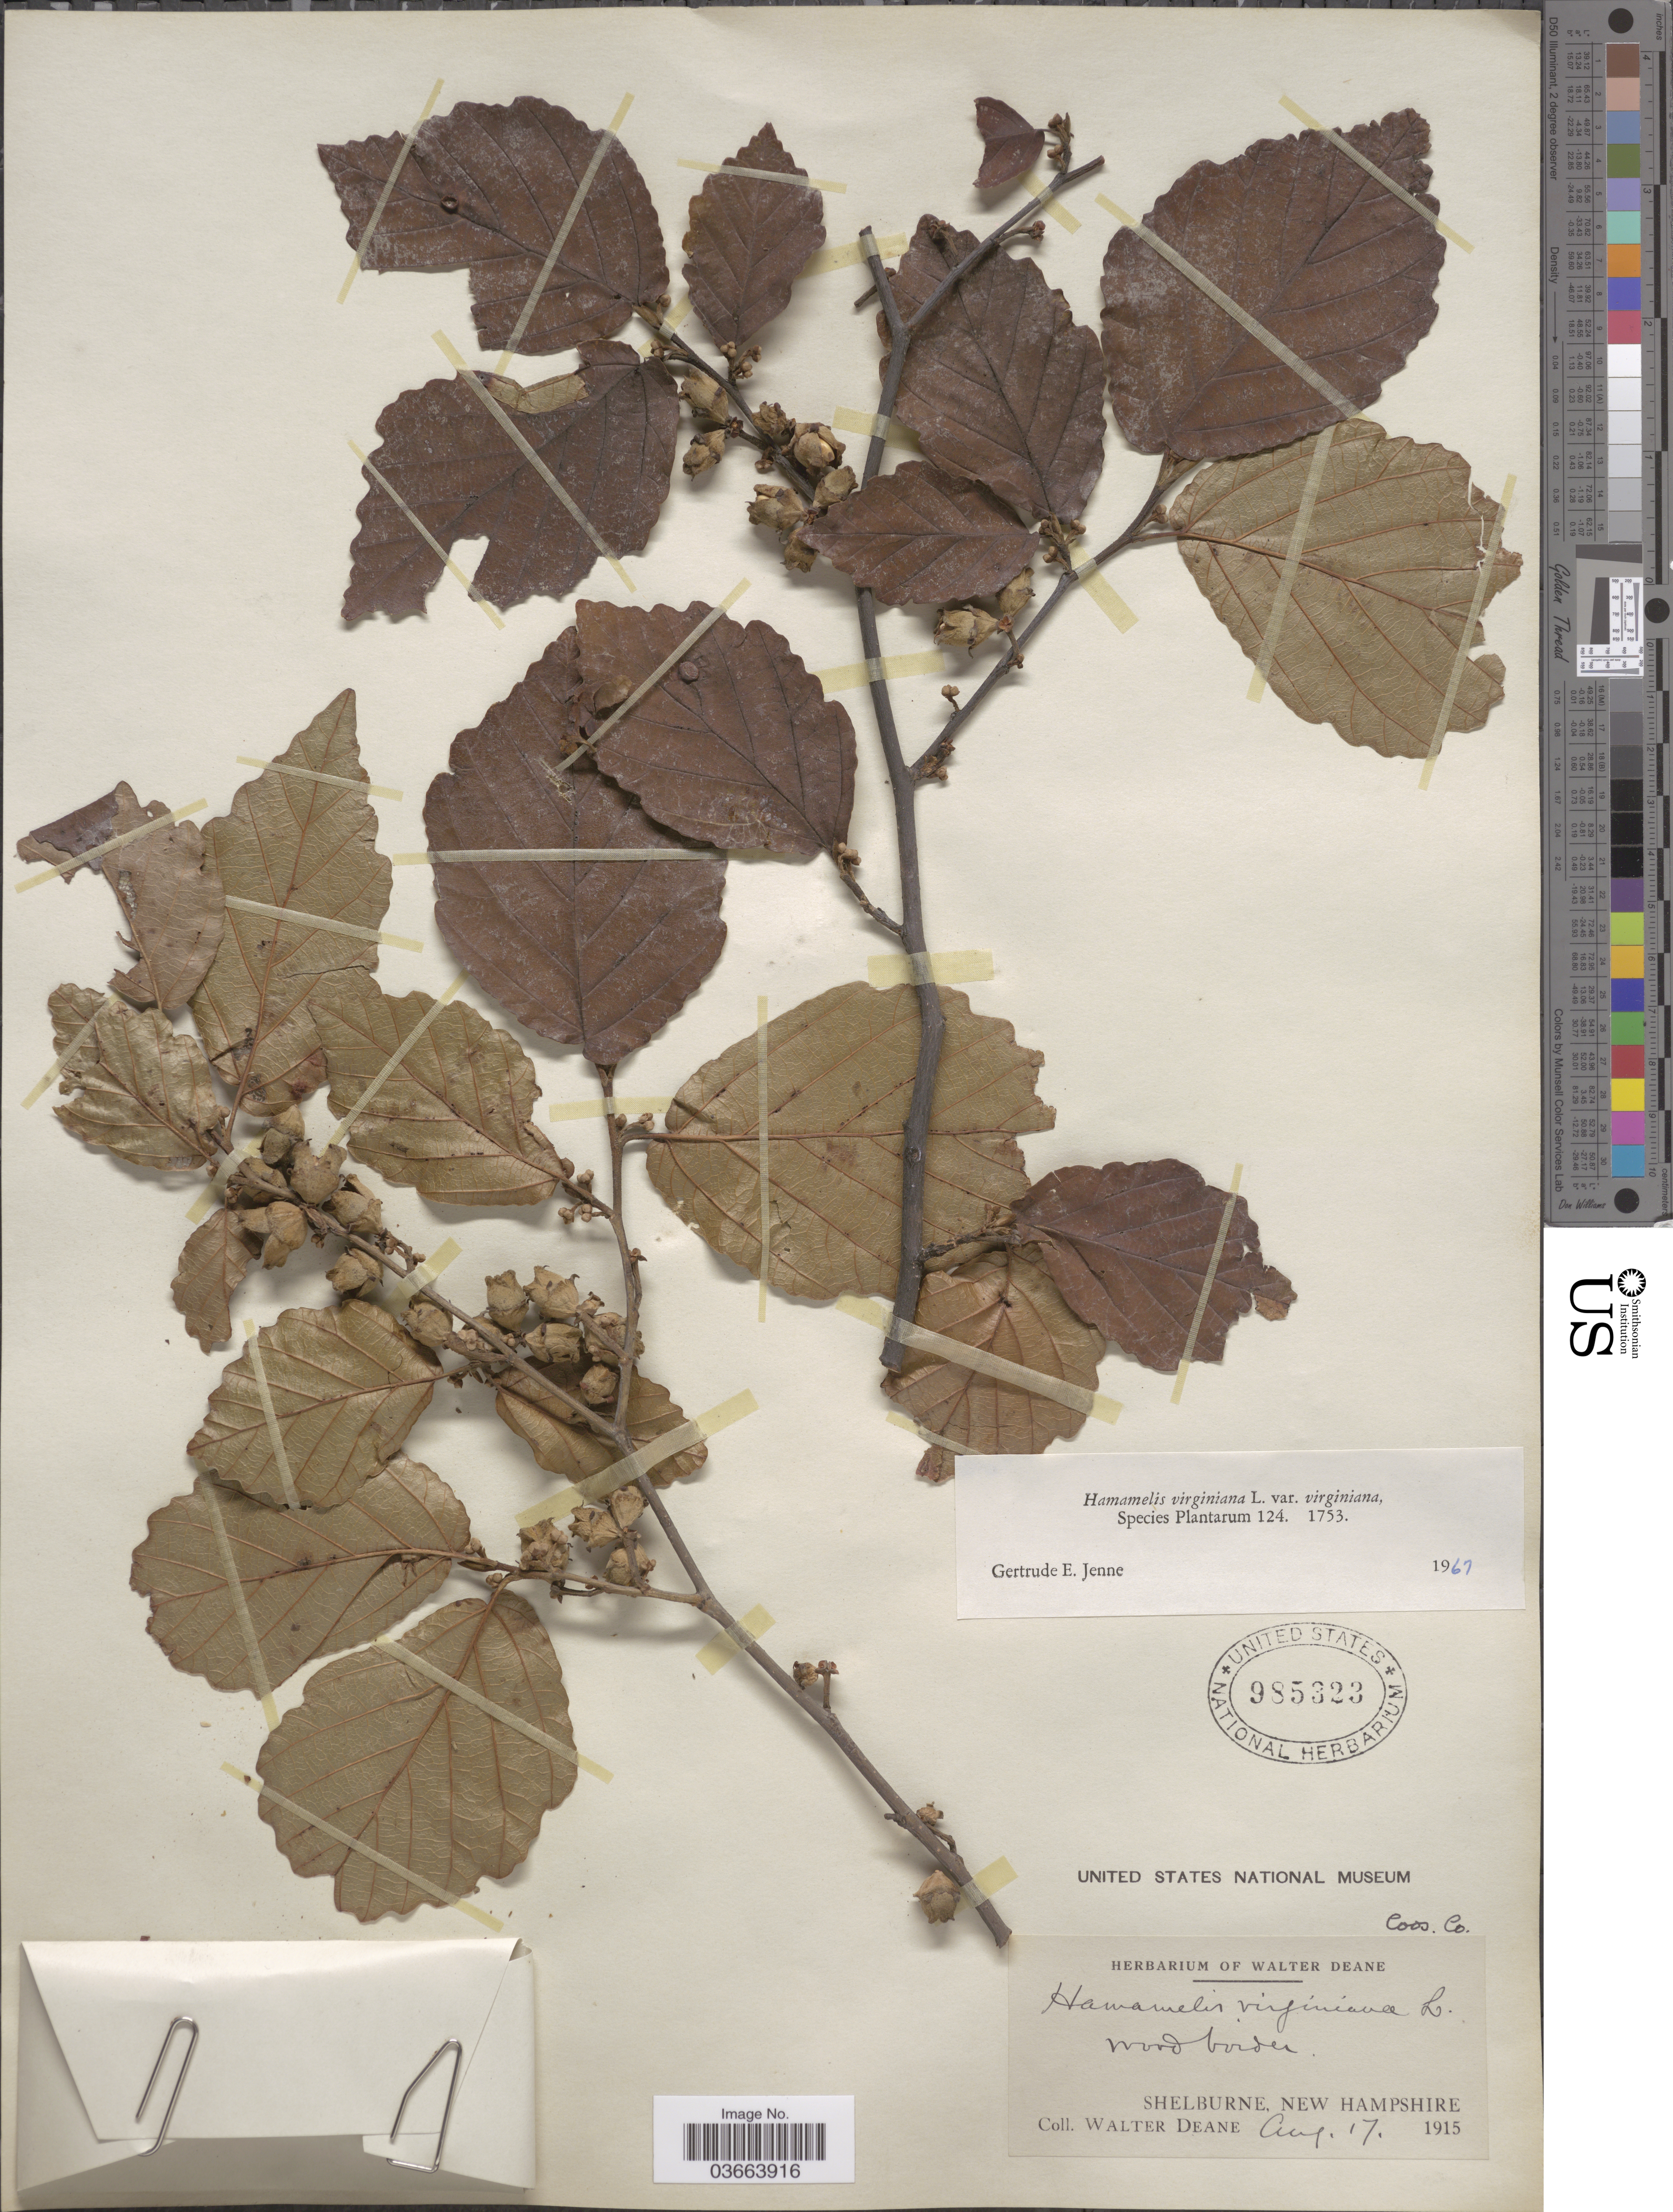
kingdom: Plantae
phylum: Tracheophyta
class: Magnoliopsida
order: Saxifragales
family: Hamamelidaceae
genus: Hamamelis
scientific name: Hamamelis virginiana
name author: L.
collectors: W. Deane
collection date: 1915-08-17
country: United States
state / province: New Hampshire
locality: Shelburne. Coos Co.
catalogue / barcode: US 985323